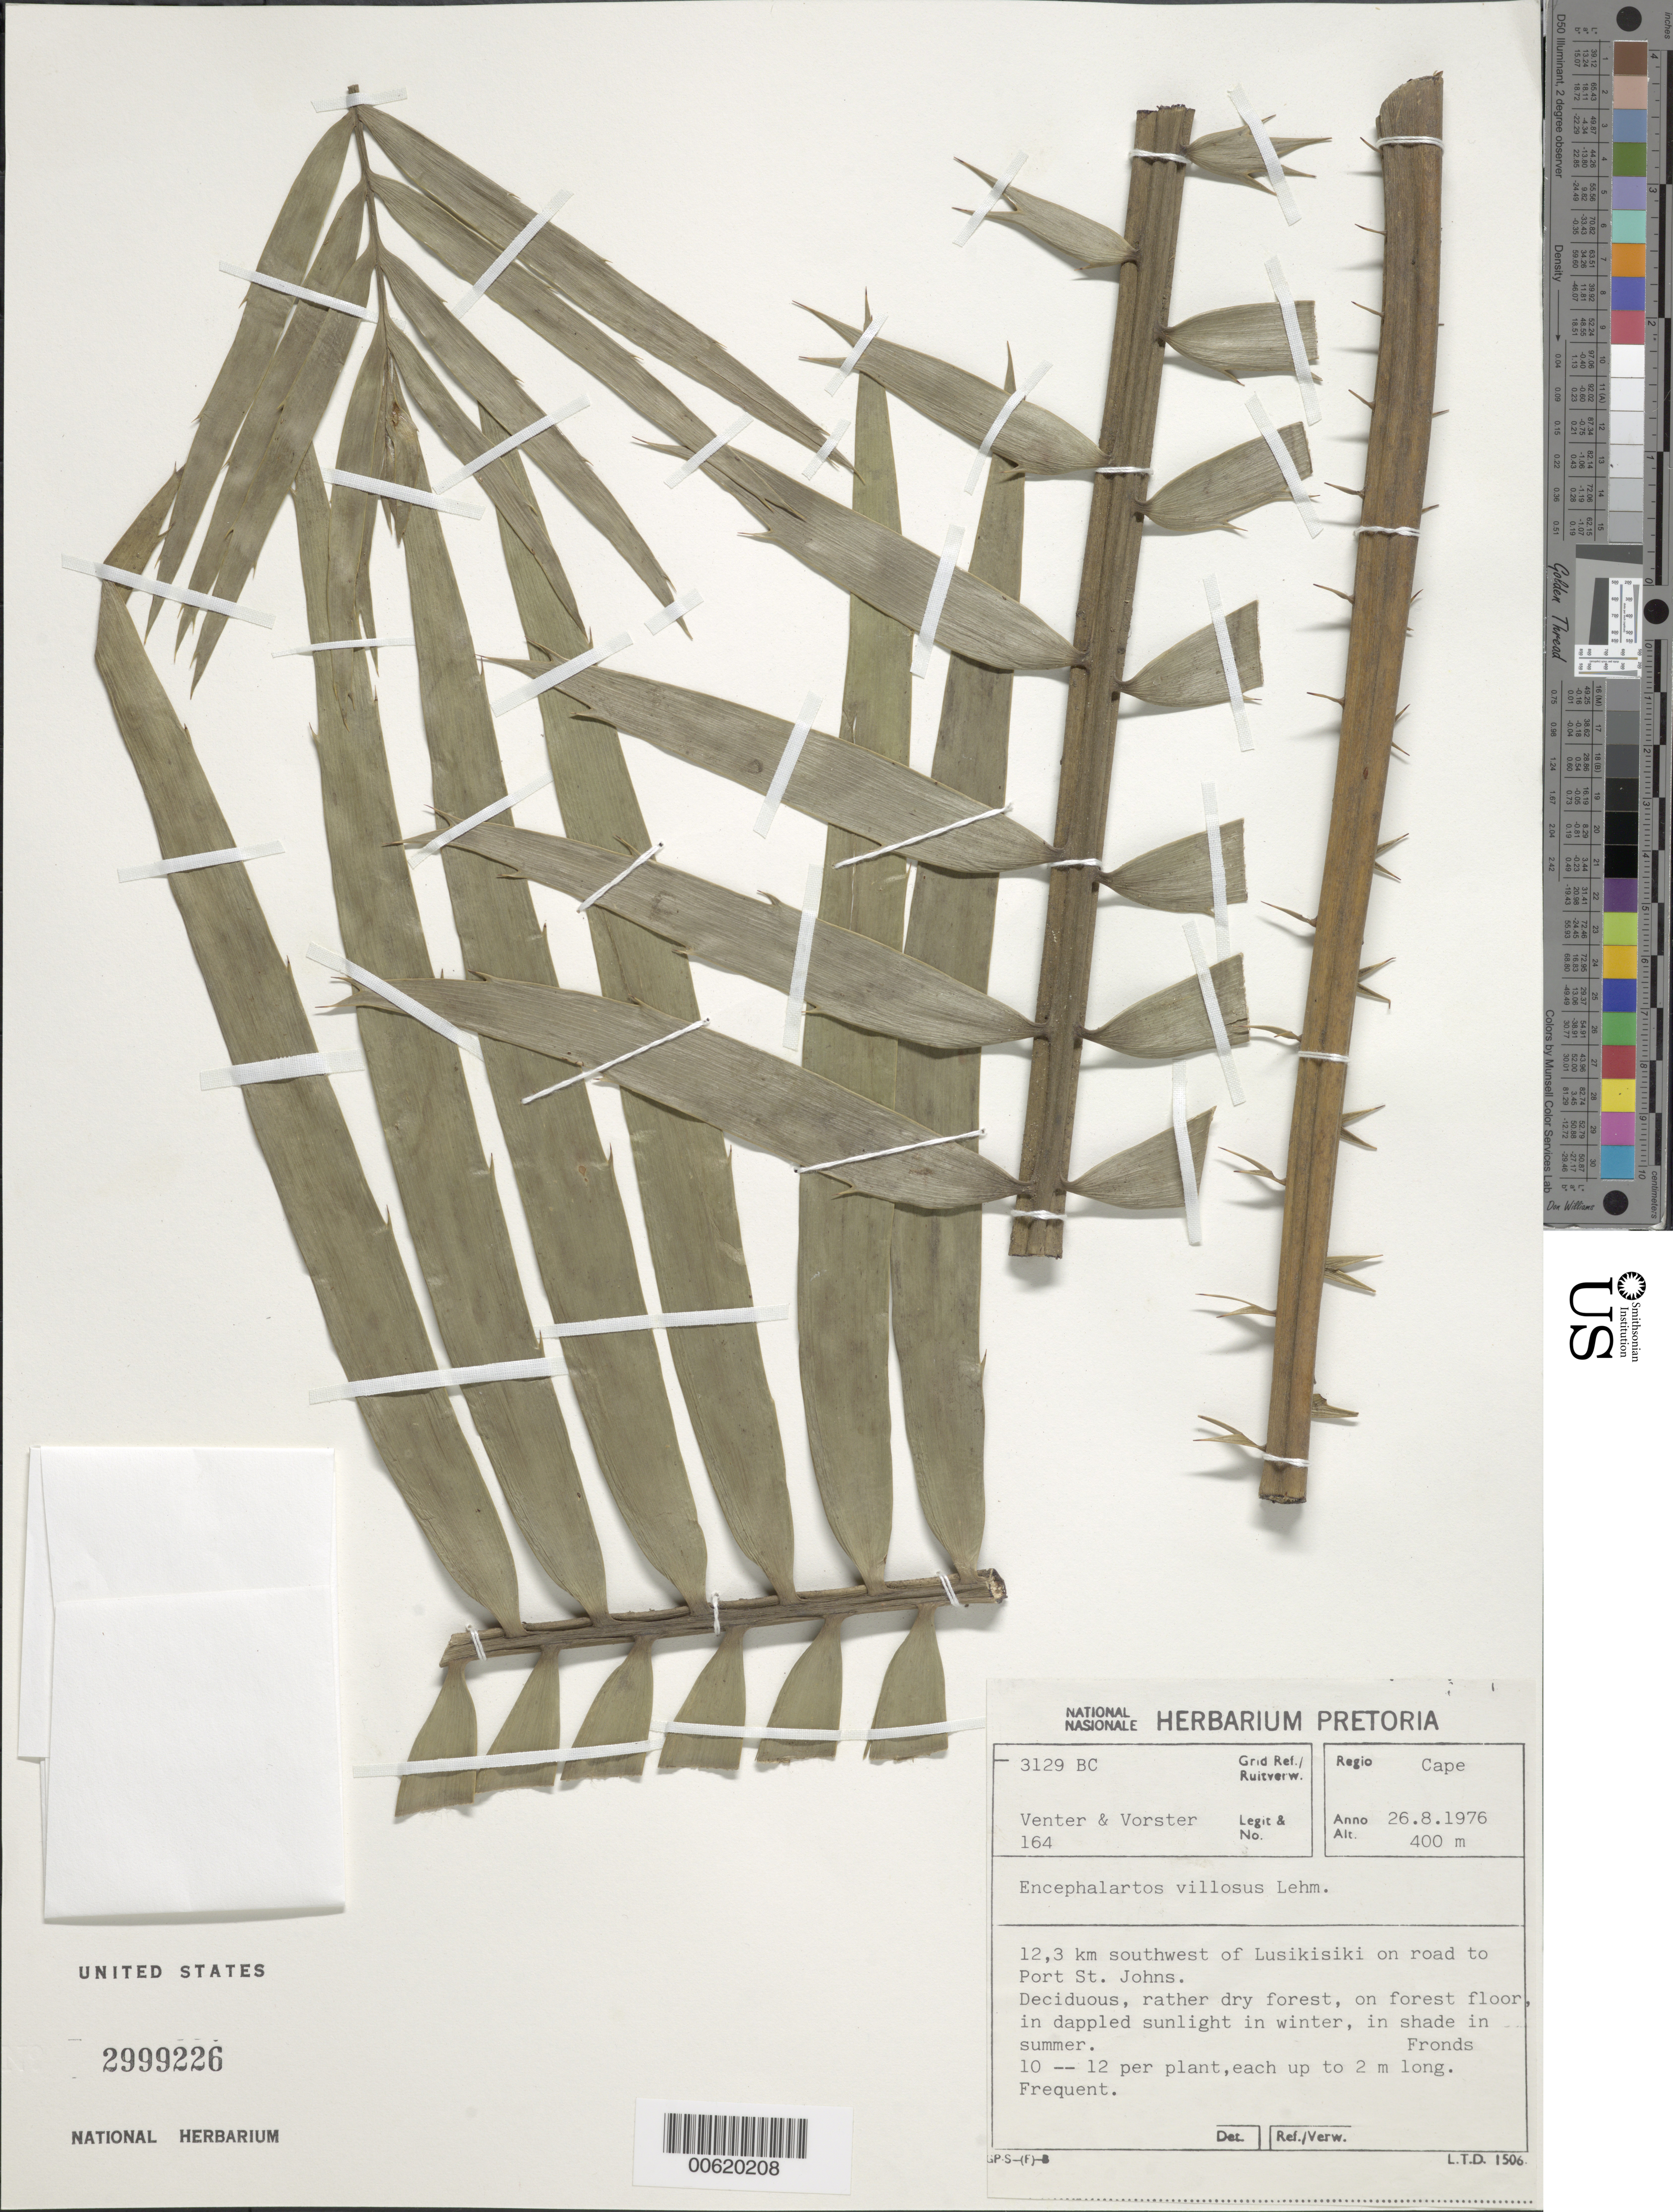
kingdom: Plantae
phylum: Tracheophyta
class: Cycadopsida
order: Cycadales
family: Zamiaceae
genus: Encephalartos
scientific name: Encephalartos villosus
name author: F. Lehm.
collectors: -. Venter & -. Vorster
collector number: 164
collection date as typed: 26 Aug 1976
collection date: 1976-08-26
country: South Africa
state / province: Eastern Cape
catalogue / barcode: US 2999226